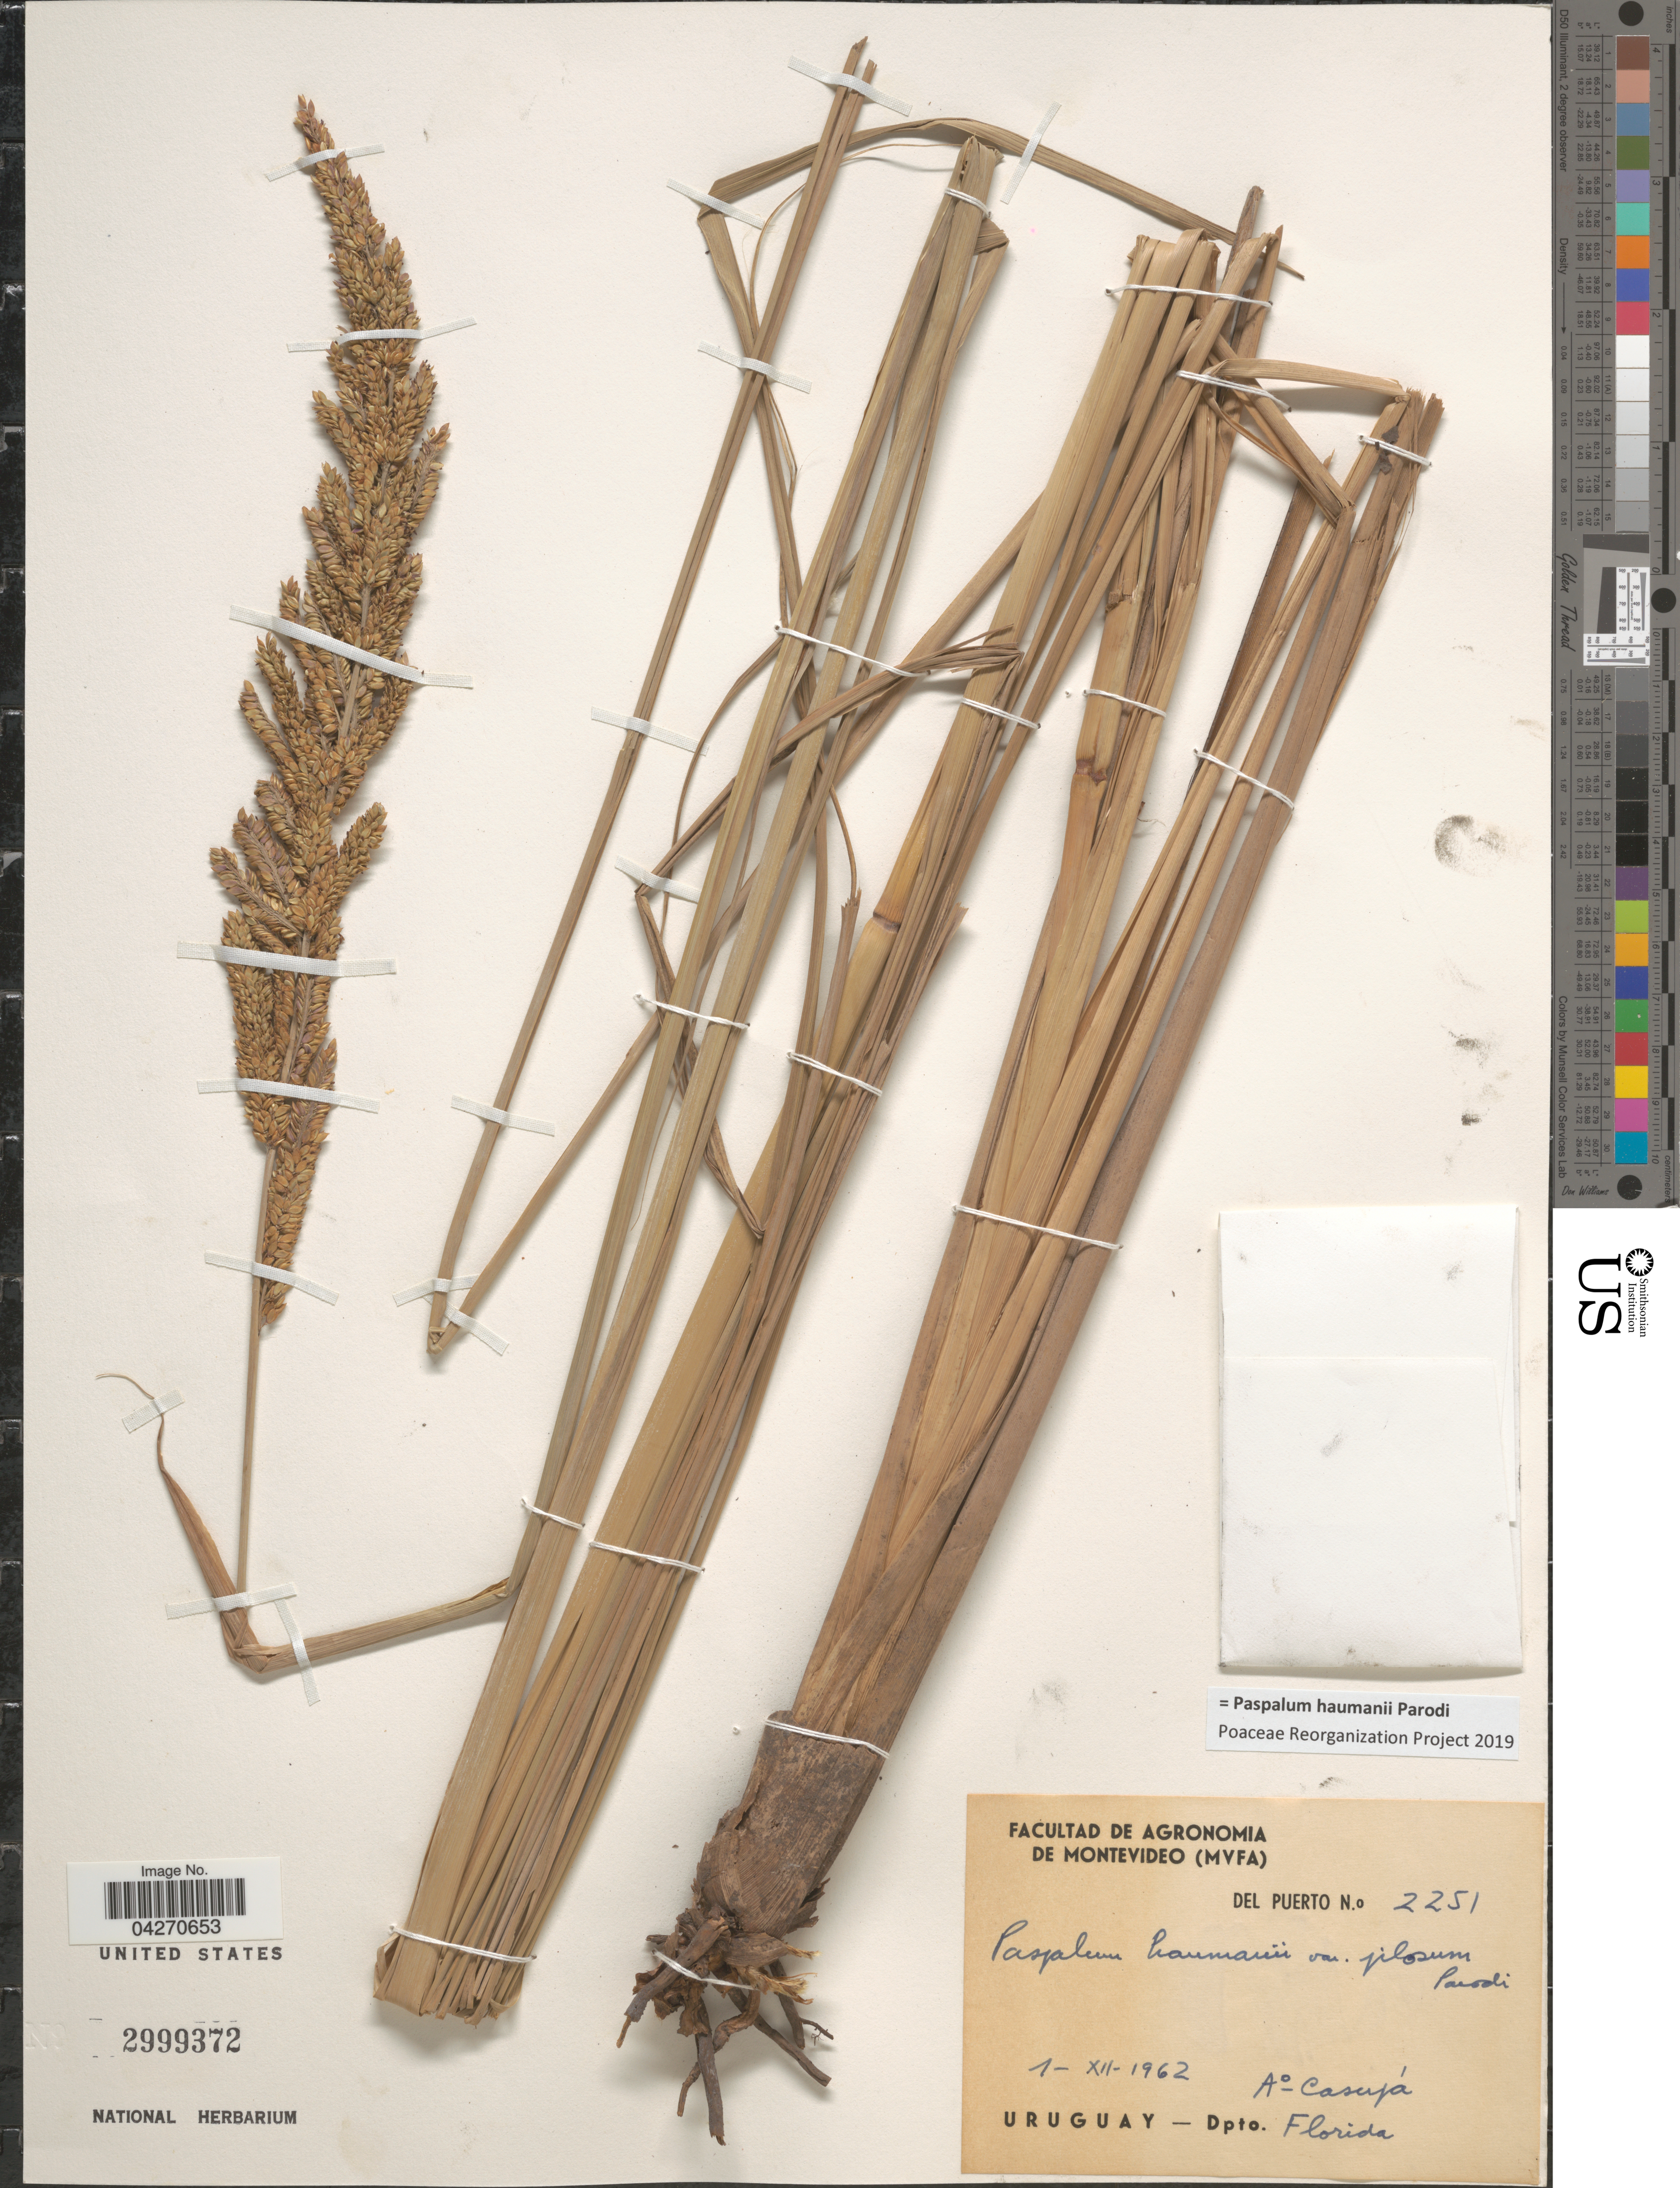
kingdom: Plantae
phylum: Tracheophyta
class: Liliopsida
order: Poales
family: Poaceae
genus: Paspalum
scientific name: Paspalum haumanii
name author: Parodi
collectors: Del Puerto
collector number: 2251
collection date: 1962-12-01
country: Uruguay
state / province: Florida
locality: A° Casupá. Dpto. Florida.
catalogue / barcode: US 2999372